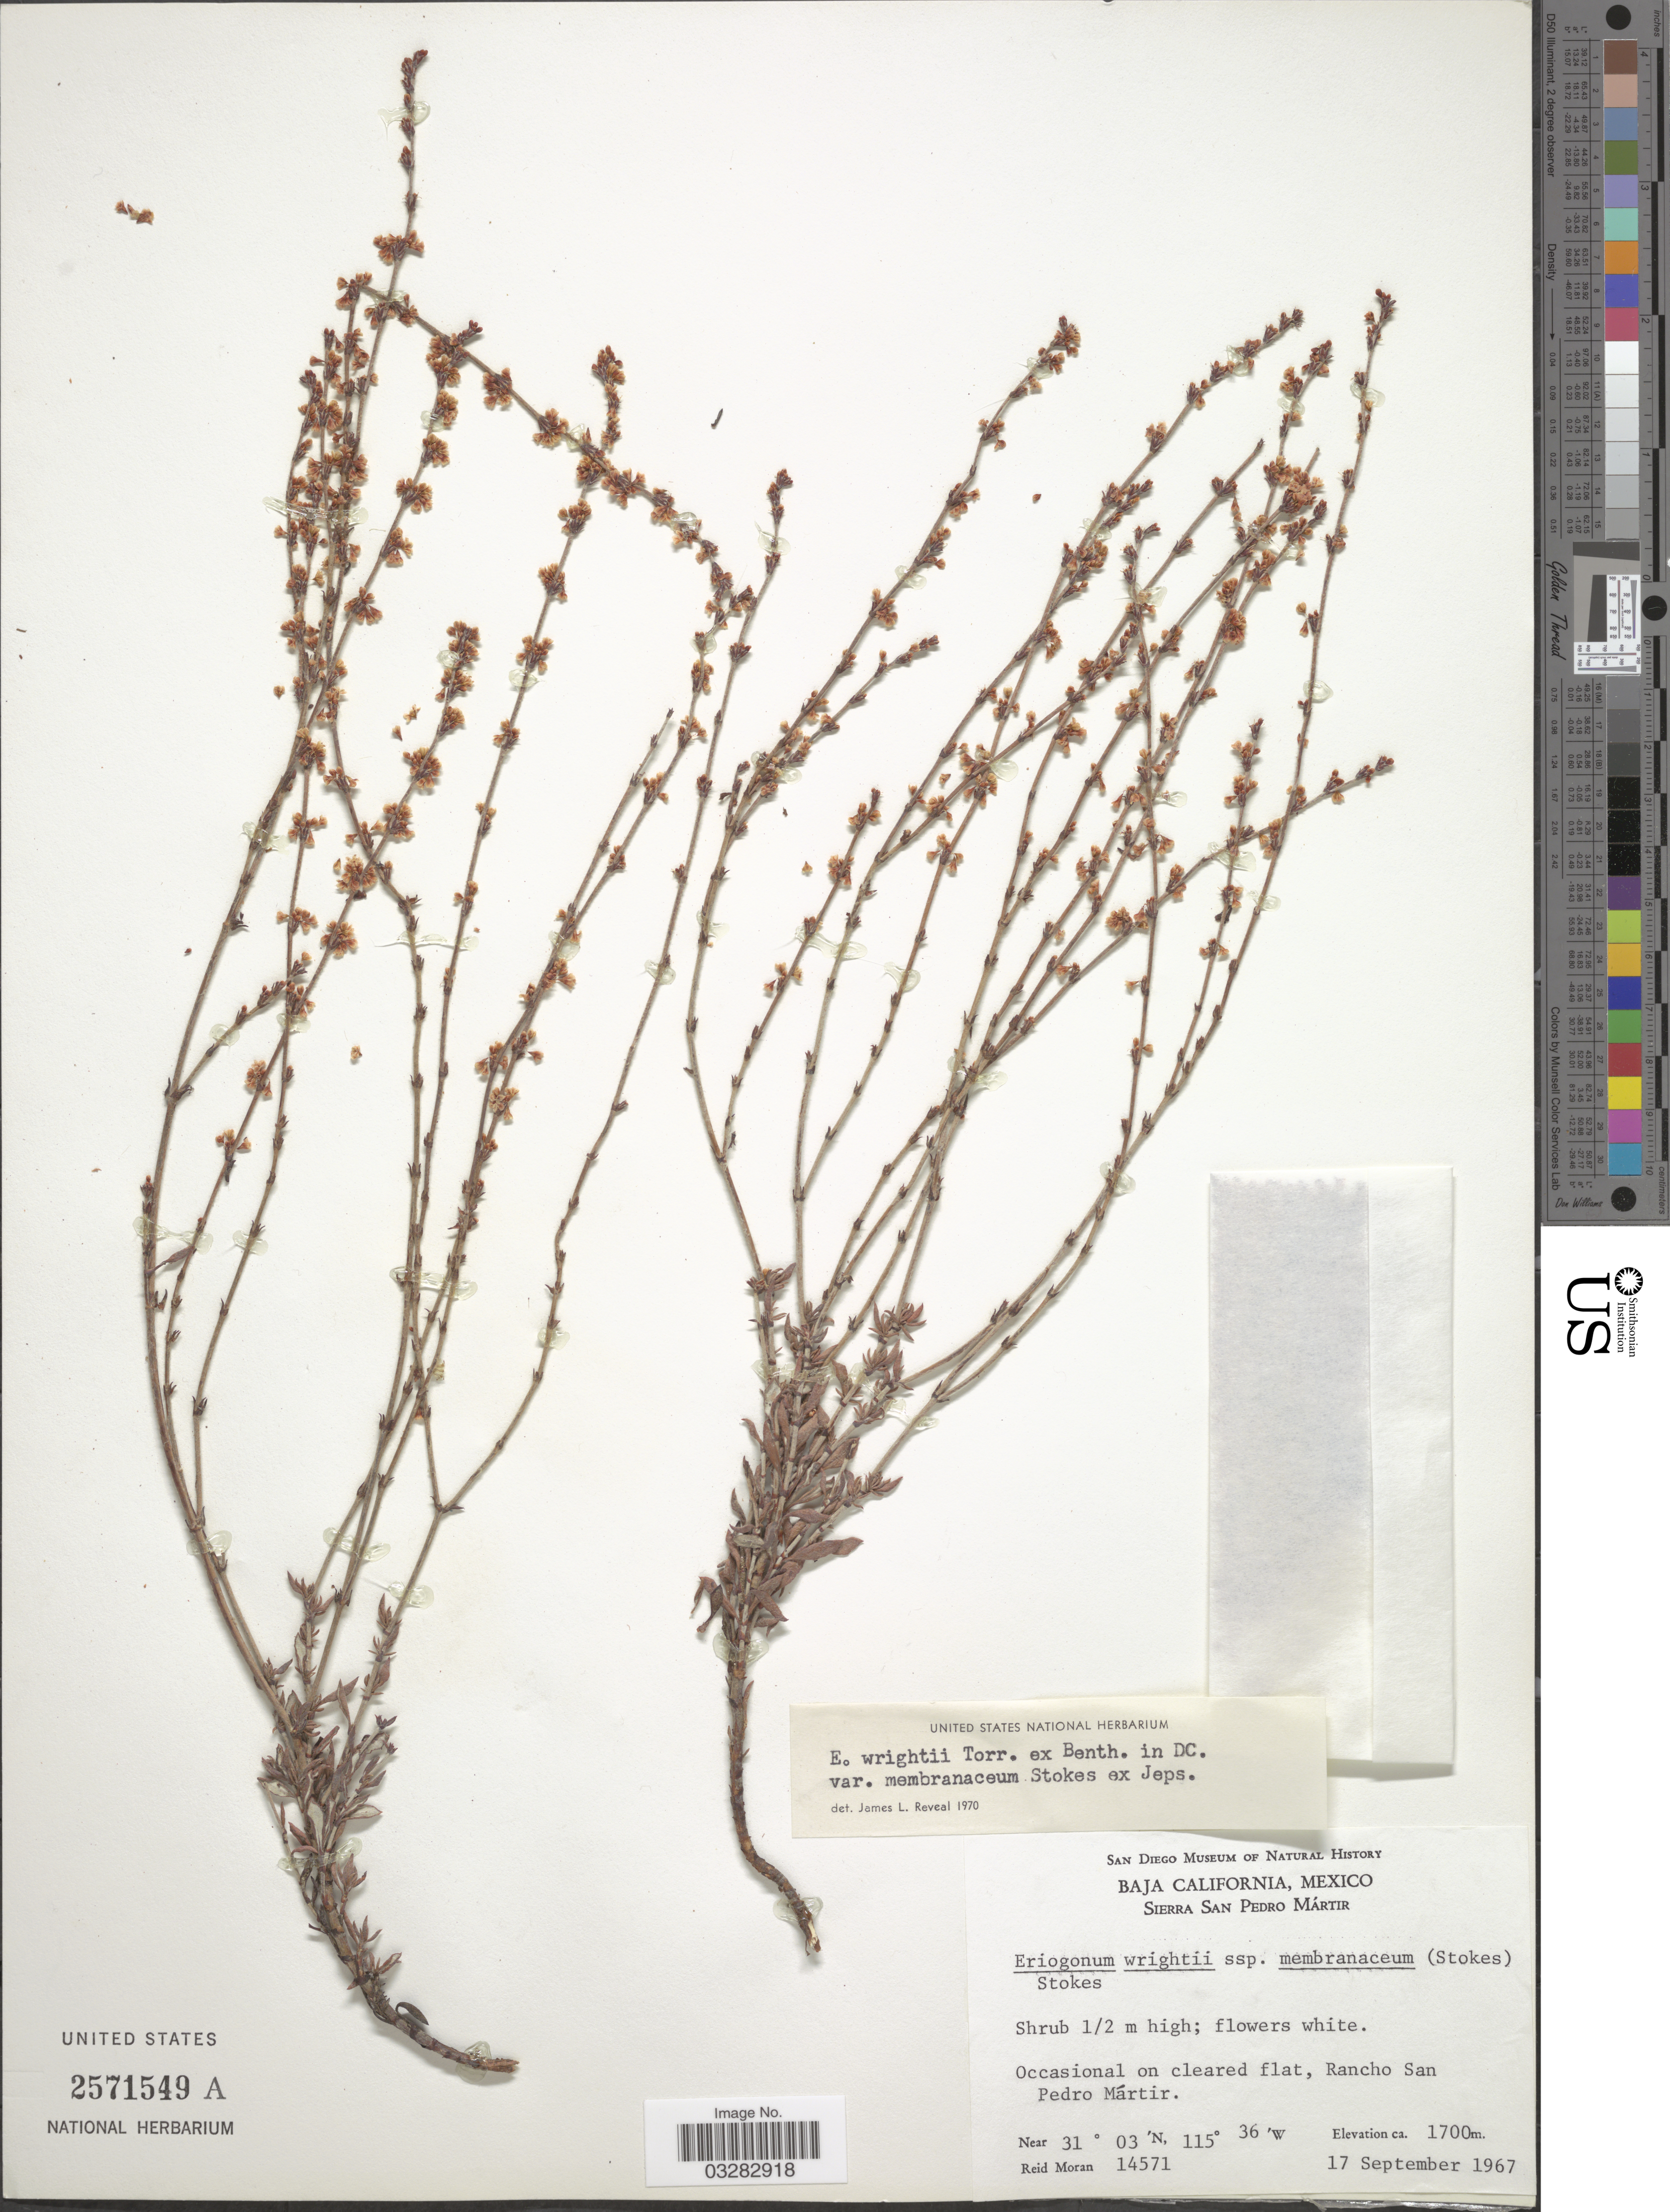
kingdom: Plantae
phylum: Tracheophyta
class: Magnoliopsida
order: Caryophyllales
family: Polygonaceae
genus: Eriogonum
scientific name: Eriogonum wrightii var. membranaceum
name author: S. Stokes ex Jeps.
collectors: R. Moran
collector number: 14571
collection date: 1967-09-17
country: Mexico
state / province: Baja California Norte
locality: Sierra San Pedro Mártir. Occasional on cleread flat, Rancho San Pedro Mártir.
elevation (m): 1700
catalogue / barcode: US 2571549A